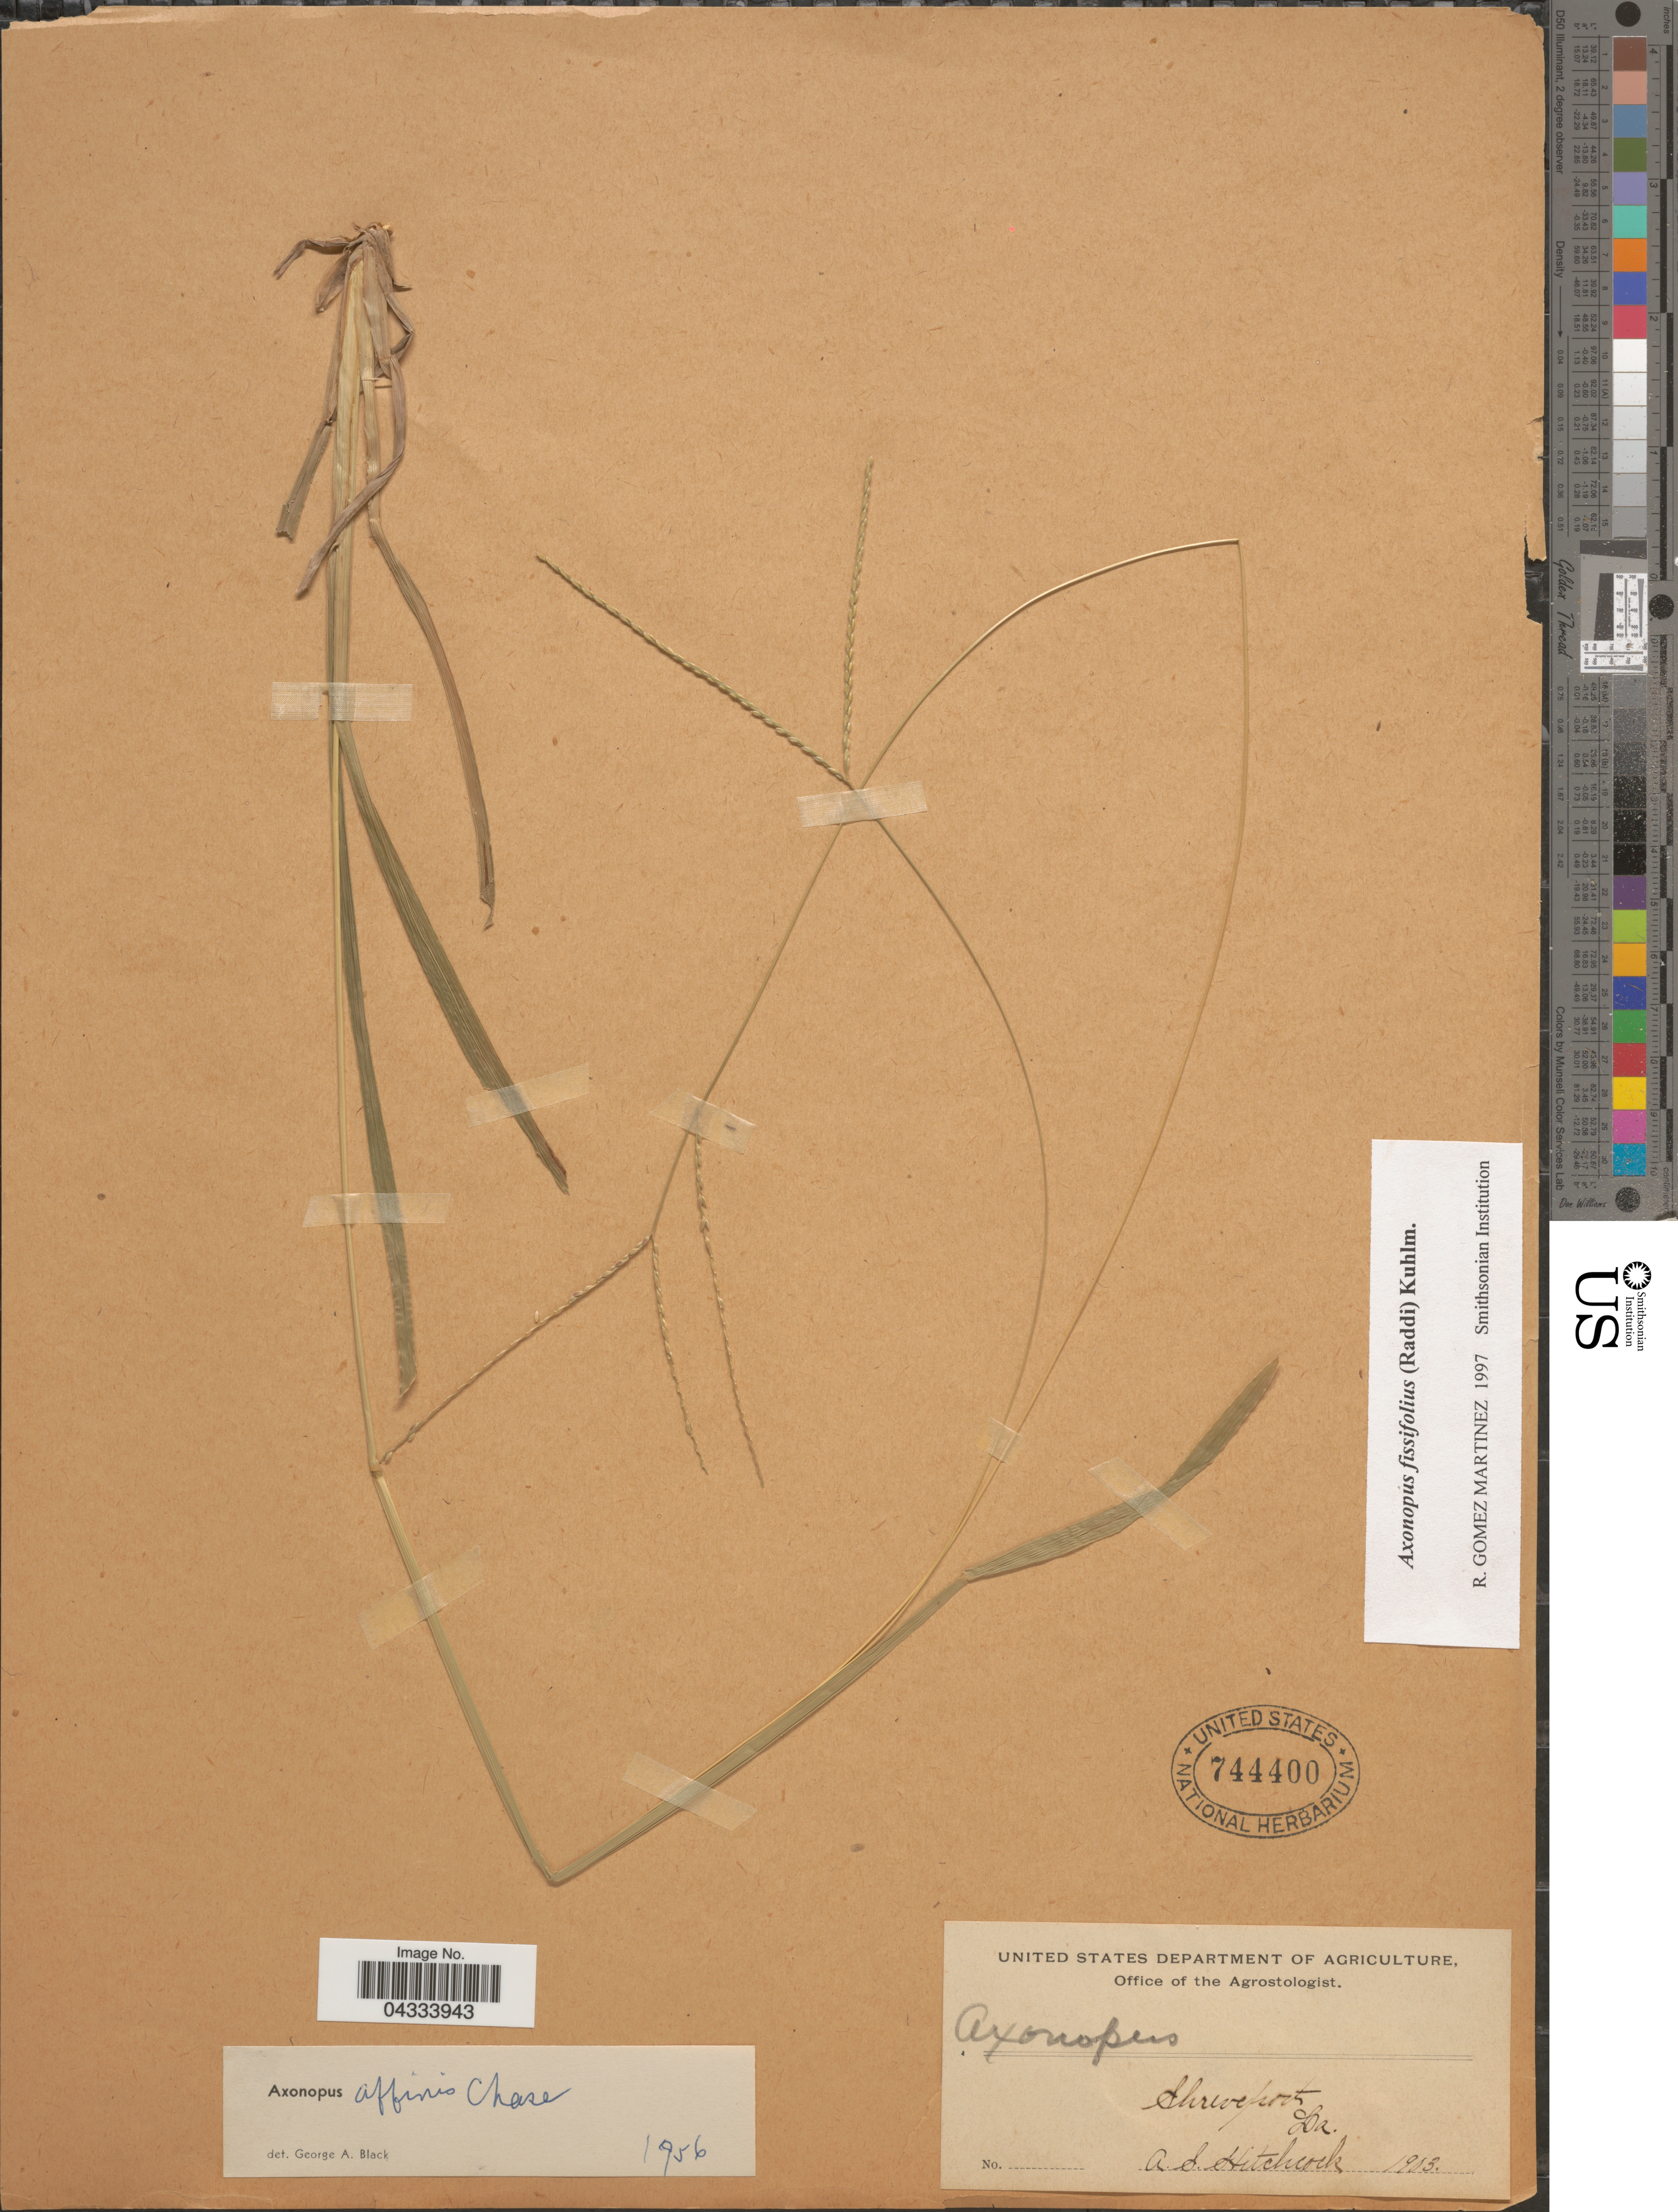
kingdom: Plantae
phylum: Tracheophyta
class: Liliopsida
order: Poales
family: Poaceae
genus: Axonopus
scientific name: Axonopus fissifolius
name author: (Raddi) Kuhlm.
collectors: A. S. Hitchcock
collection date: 1903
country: United States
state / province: Louisiana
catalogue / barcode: US 744400